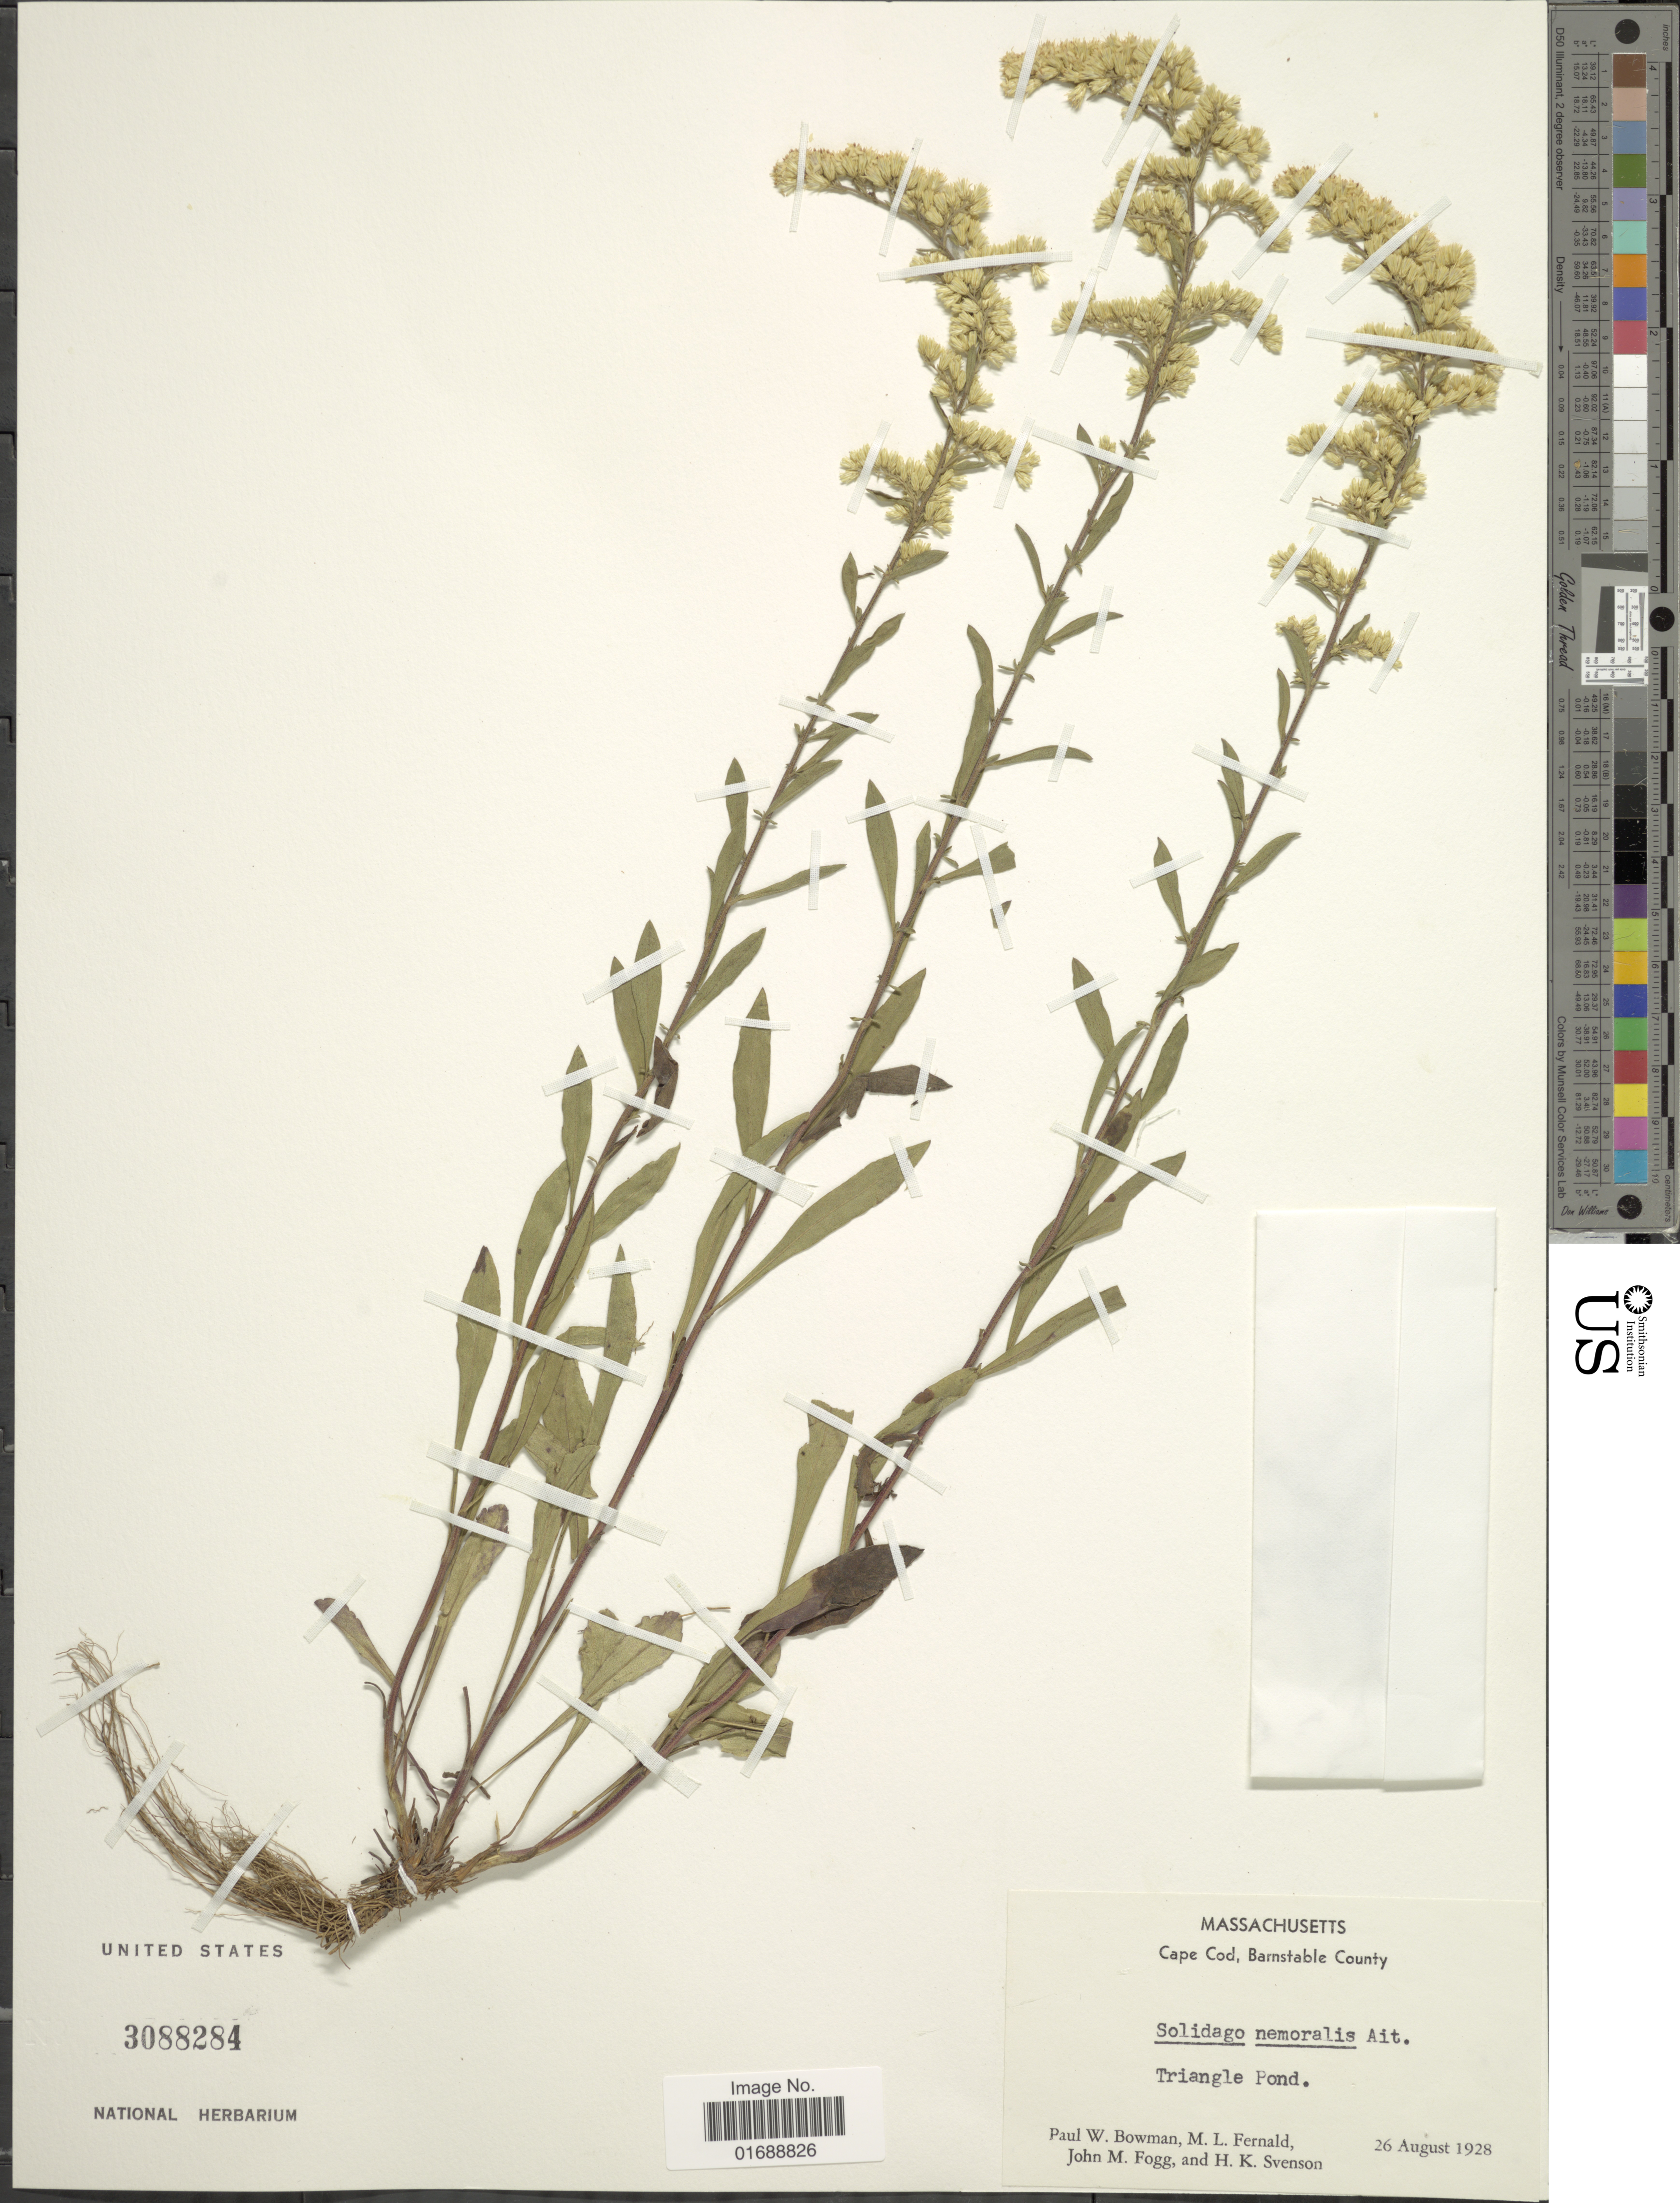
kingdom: Plantae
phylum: Tracheophyta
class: Magnoliopsida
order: Asterales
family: Asteraceae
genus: Solidago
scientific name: Solidago nemoralis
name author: Aiton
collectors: P. Bowman, M. L. Fernald, J. Fogg & H. K. Svenson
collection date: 1928-08-26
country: United States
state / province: Massachusetts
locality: Cape Cod. Barnstabel County, Triangle Pond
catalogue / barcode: US 3088284